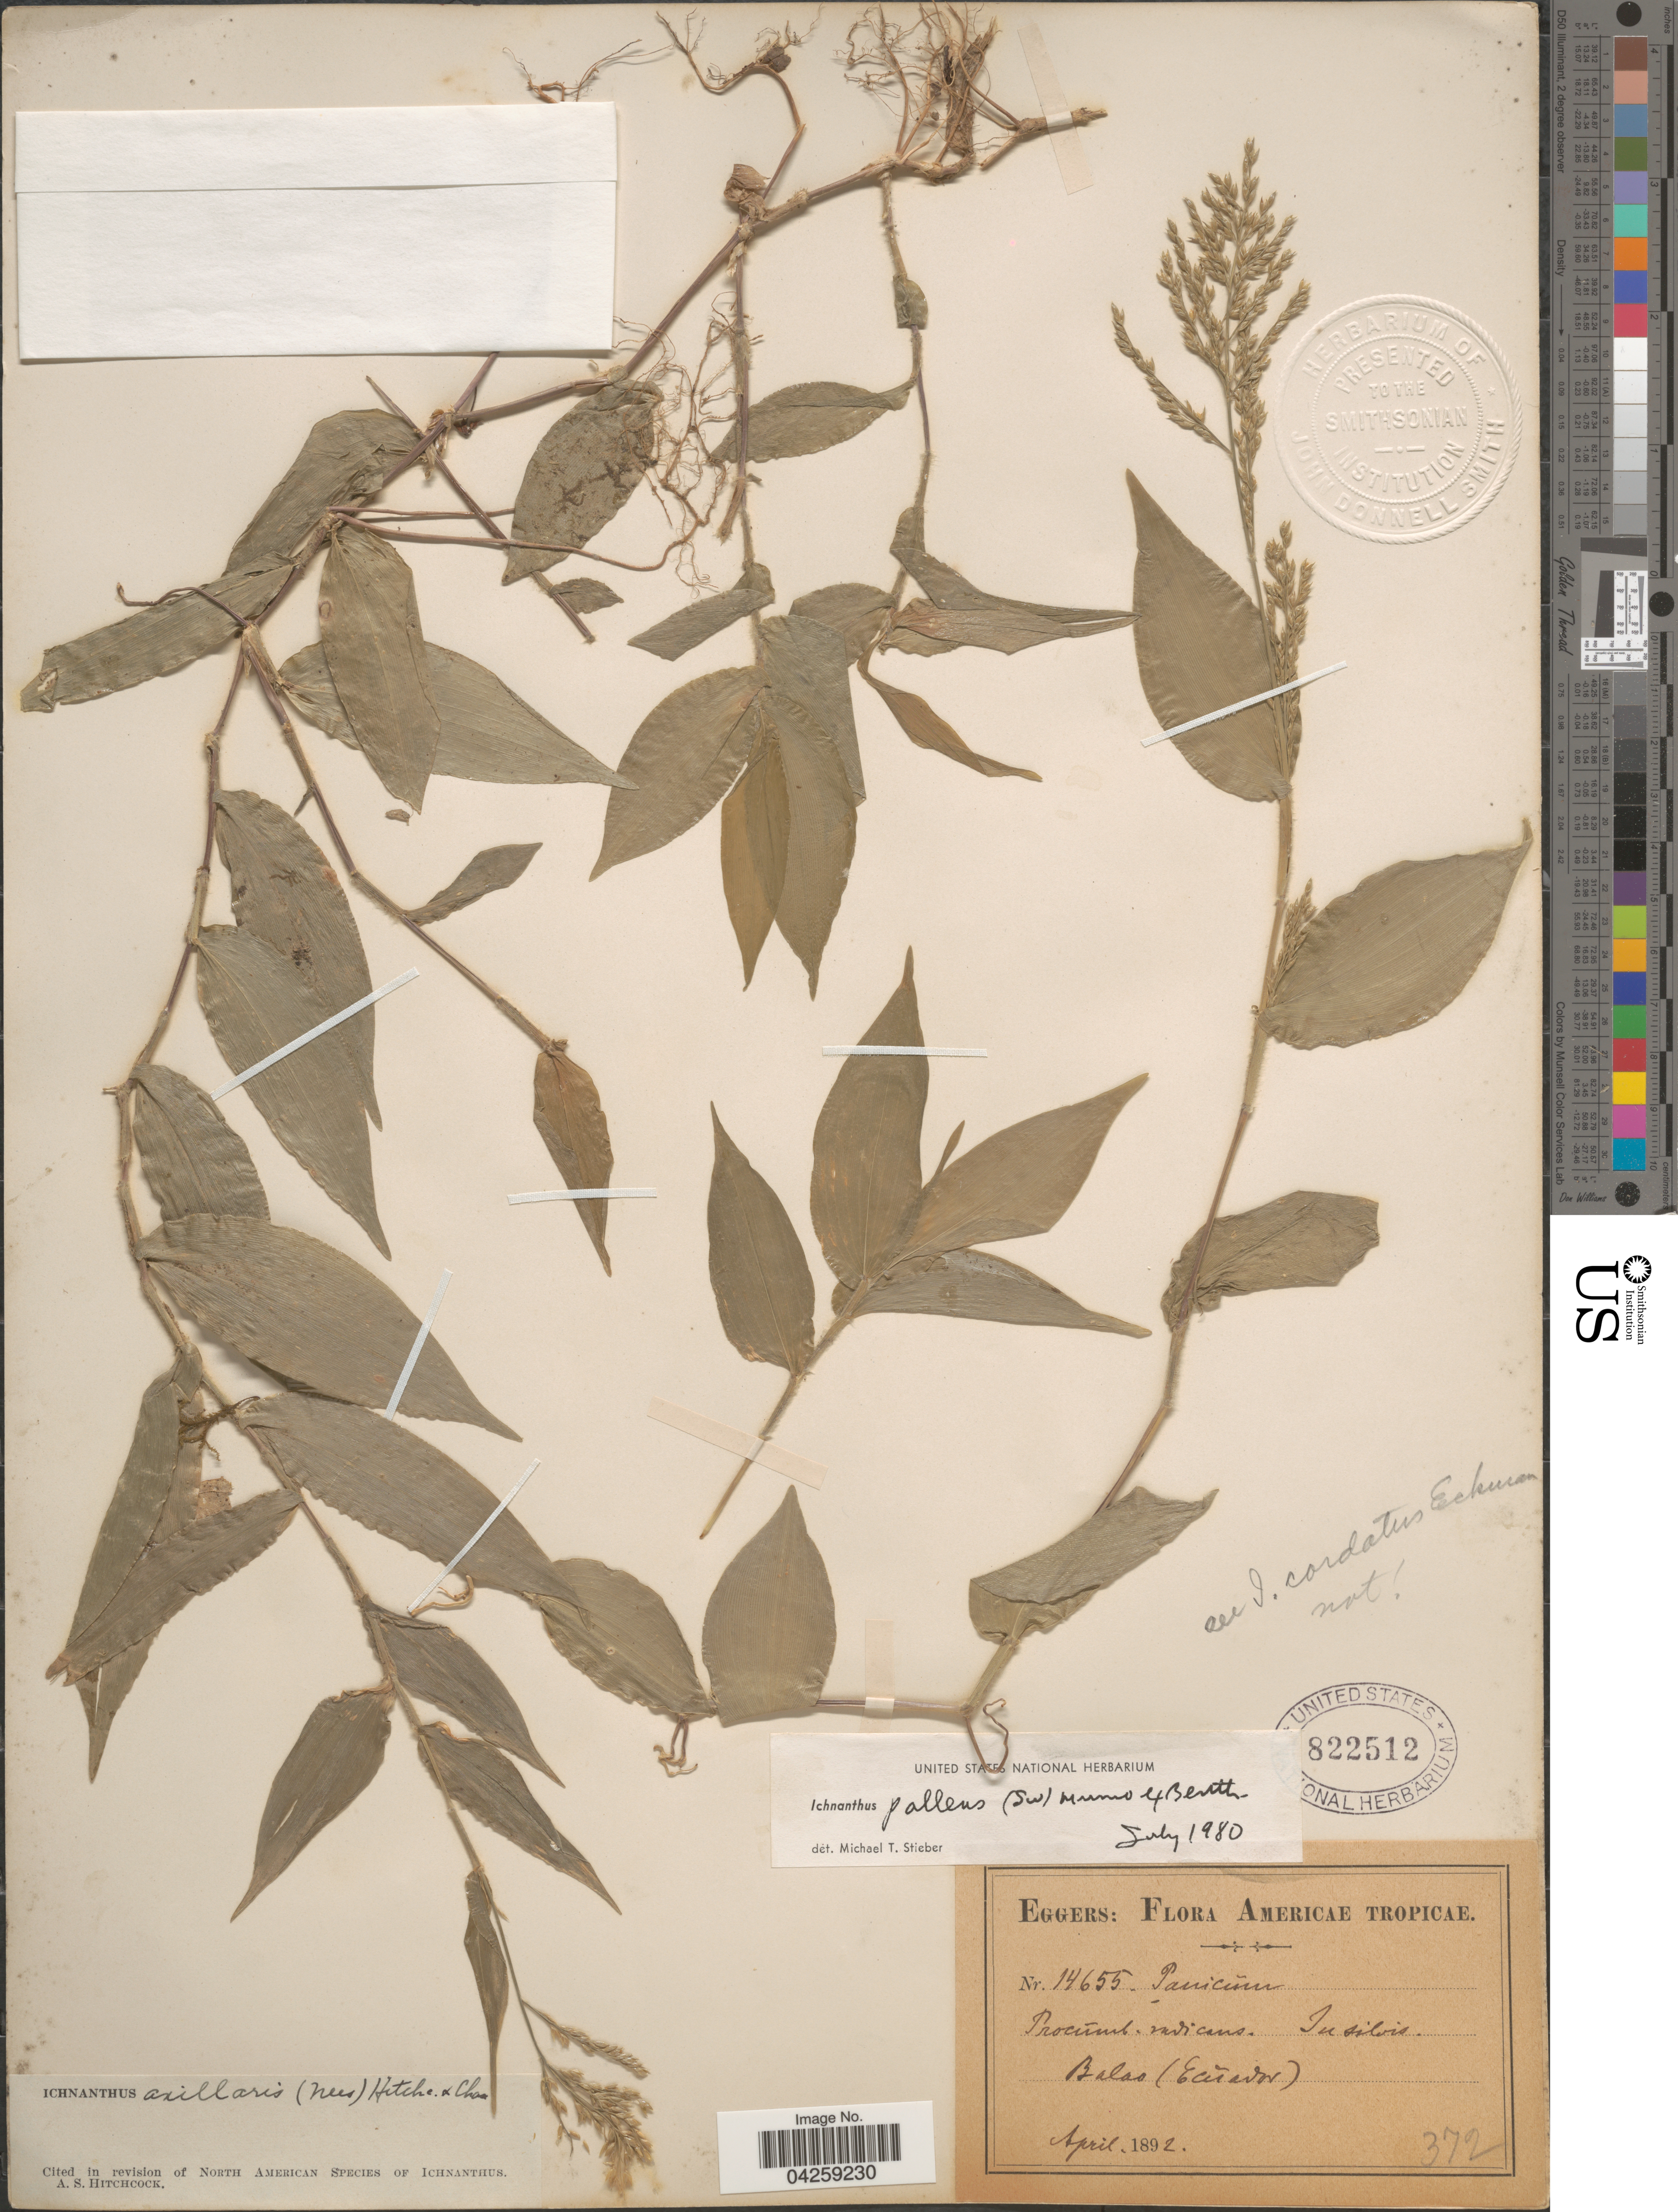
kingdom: Plantae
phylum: Tracheophyta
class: Liliopsida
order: Poales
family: Poaceae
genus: Ichnanthus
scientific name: Ichnanthus pallens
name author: (Sw.) Munro ex Benth.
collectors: -. Eggers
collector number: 14655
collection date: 1892-04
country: Ecuador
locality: Americae Tropicae. In silvis. Balao.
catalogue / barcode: US 822512